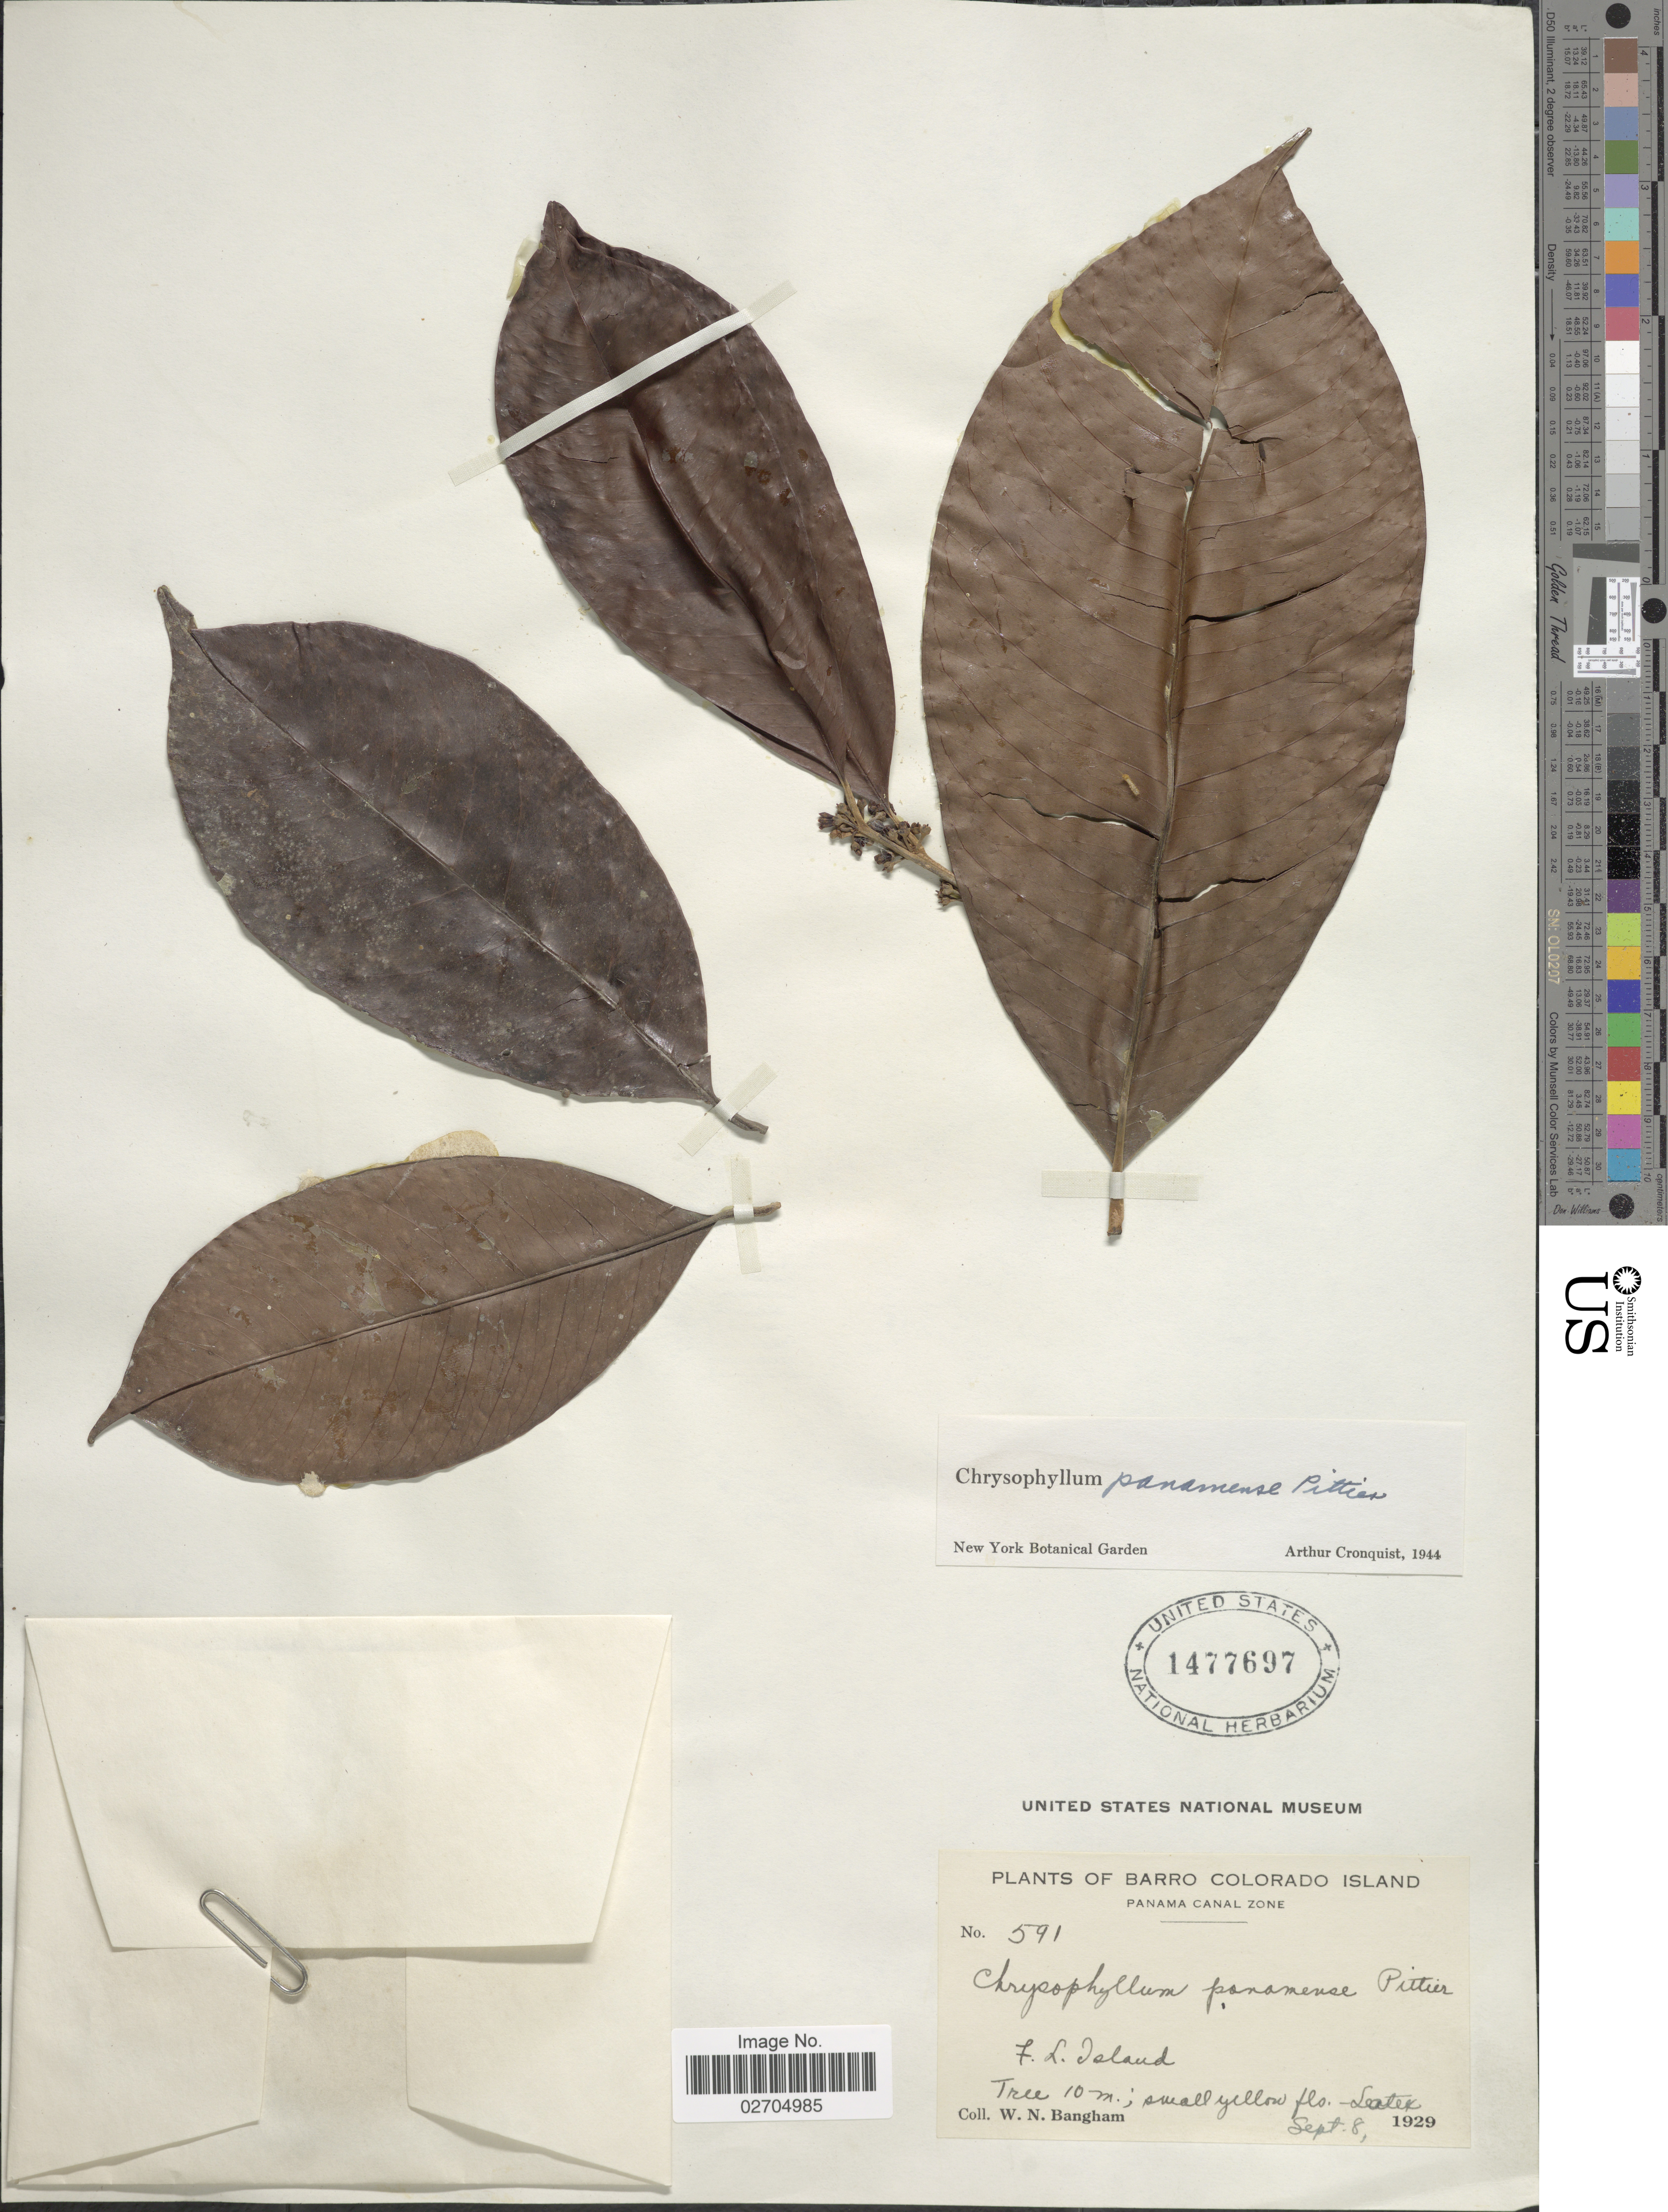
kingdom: Plantae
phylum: Tracheophyta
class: Magnoliopsida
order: Ericales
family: Sapotaceae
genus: Chrysophyllum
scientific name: Chrysophyllum argenteum subsp. panamense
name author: Jacq.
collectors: W. Bangham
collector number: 591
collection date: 1929-09-08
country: Panama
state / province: Panamá Oeste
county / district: Canal Zone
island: Barro Colorado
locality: Barro Colorado Island, Panama Canal Zone, F. L. Island.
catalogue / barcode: US 1477697